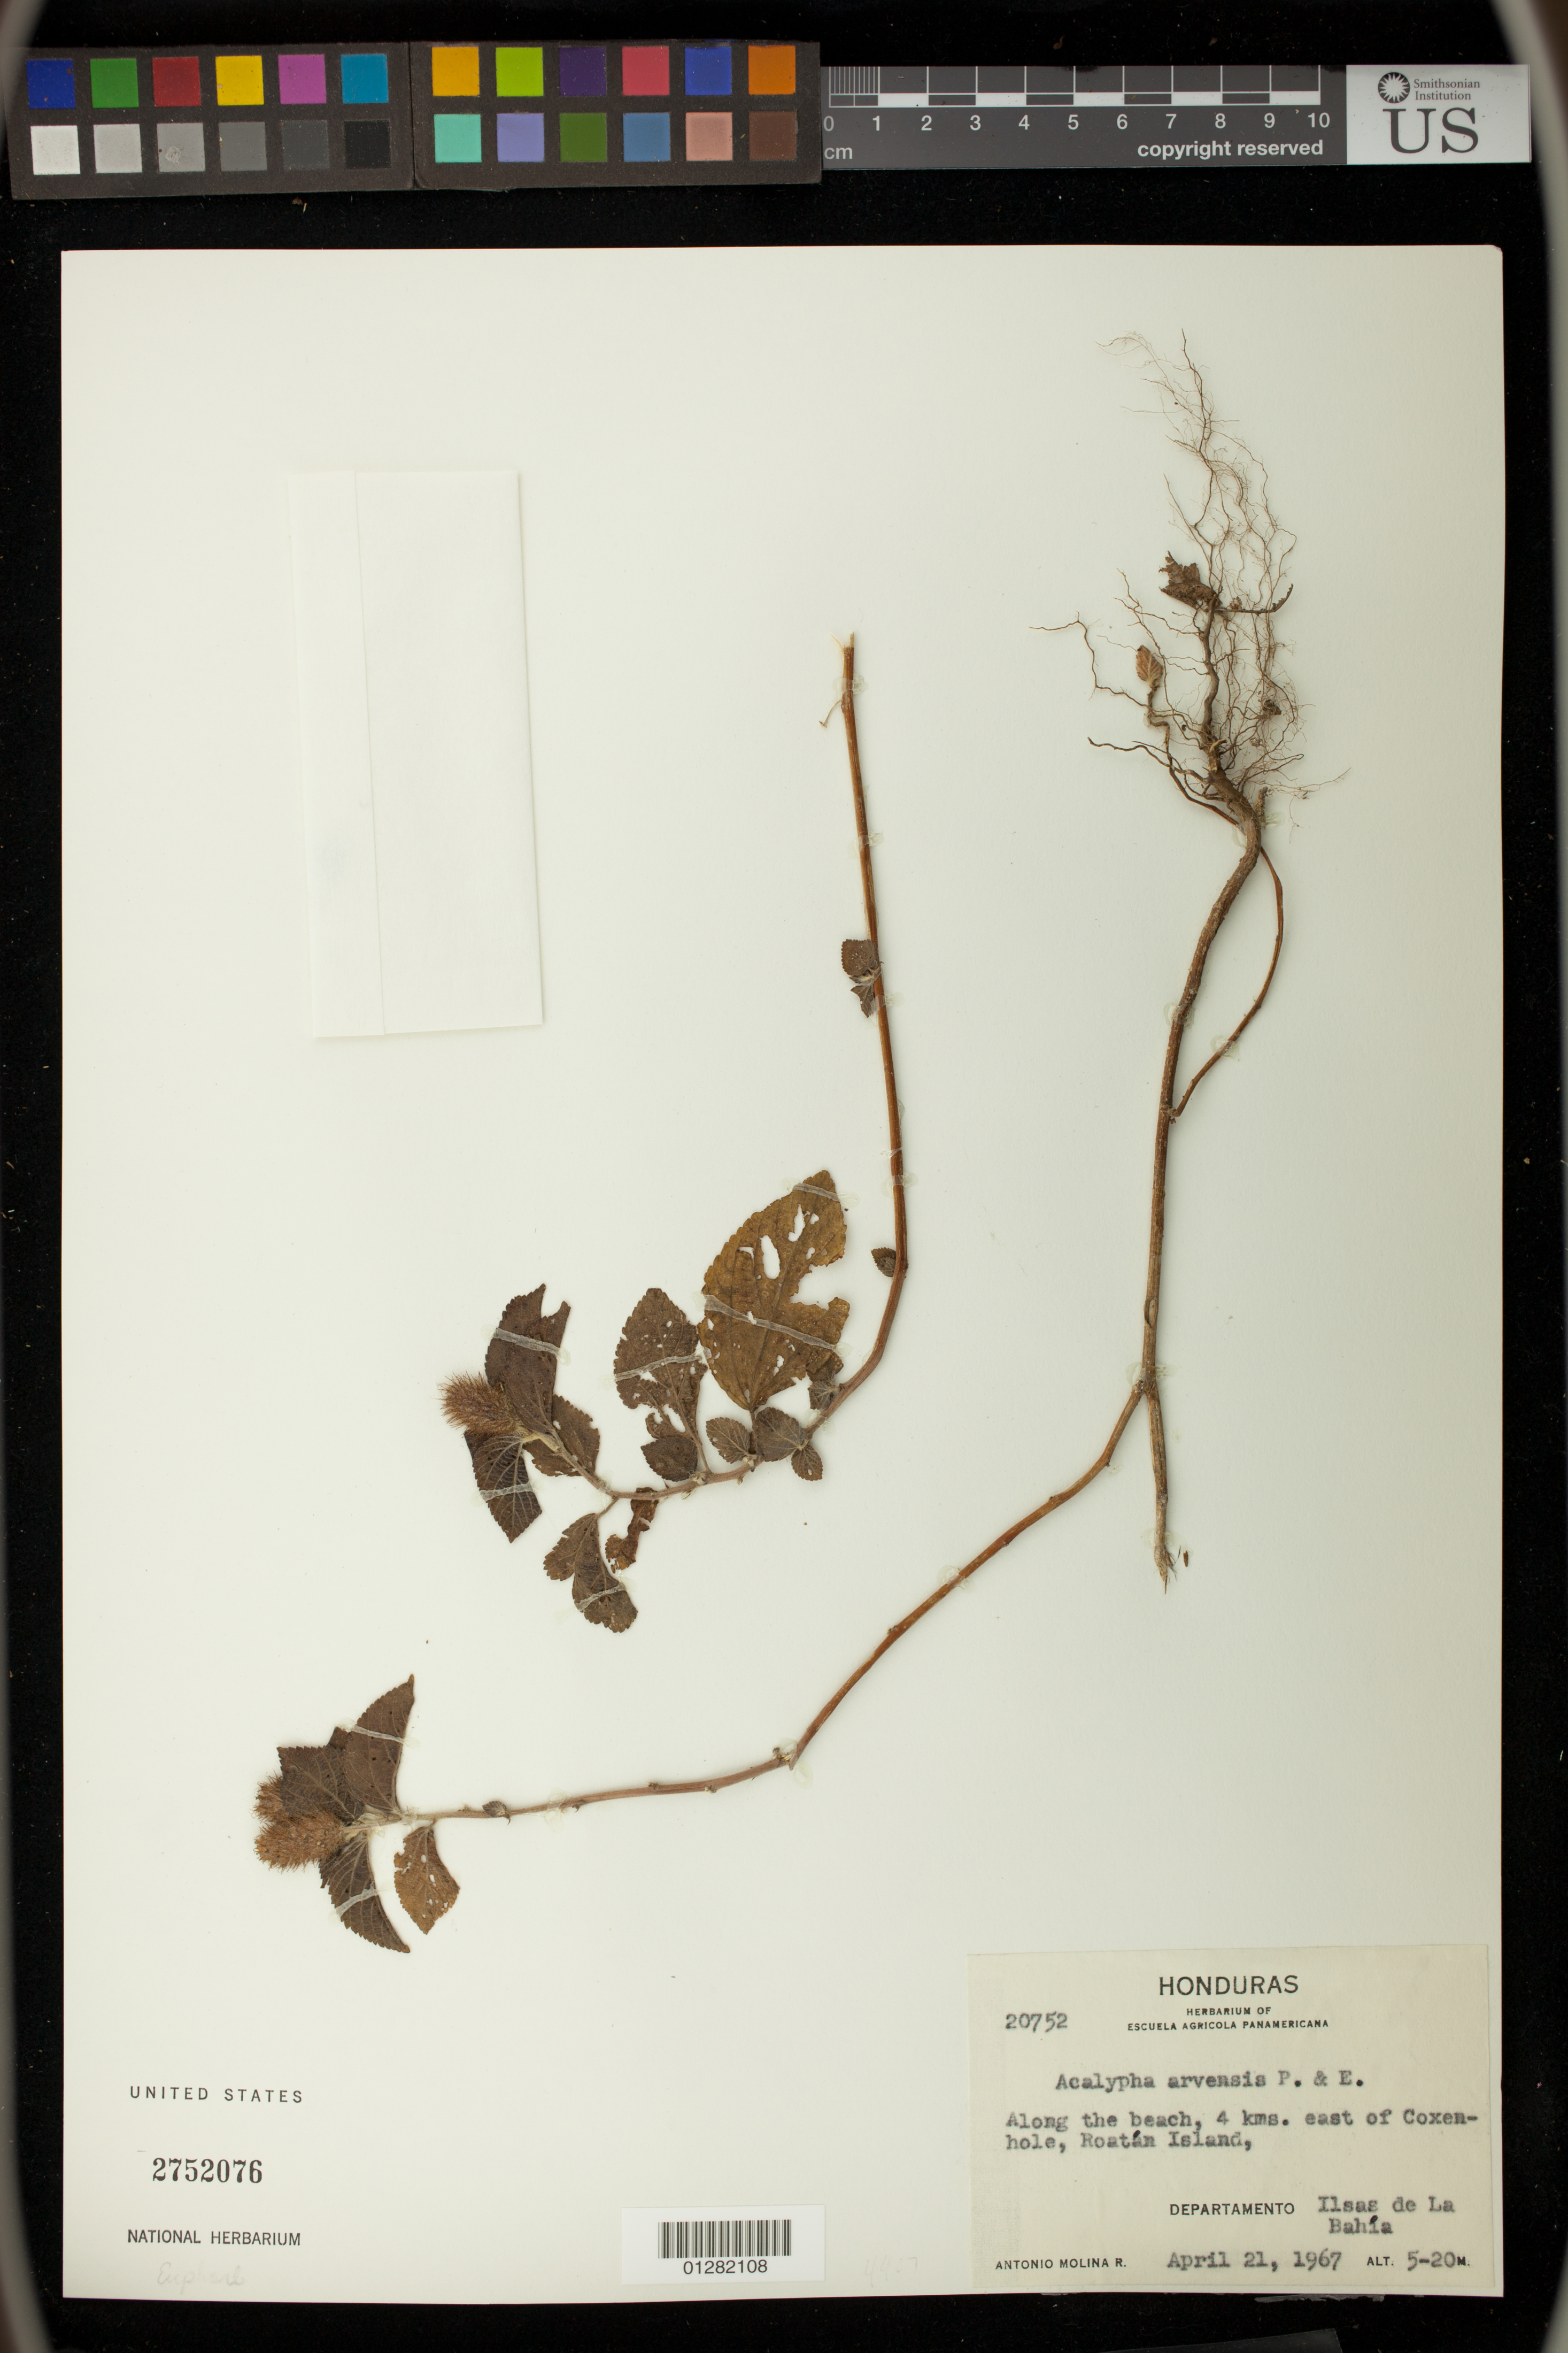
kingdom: Plantae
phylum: Tracheophyta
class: Magnoliopsida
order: Malpighiales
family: Euphorbiaceae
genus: Acalypha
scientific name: Acalypha arvensis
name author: Poepp.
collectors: A. Molina R.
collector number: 20752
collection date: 1967-04-21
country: Honduras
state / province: Islas de la Bahía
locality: Along the beach, 4 kms. east of Coxenhole, Roatan Island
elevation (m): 5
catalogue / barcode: US 2752076